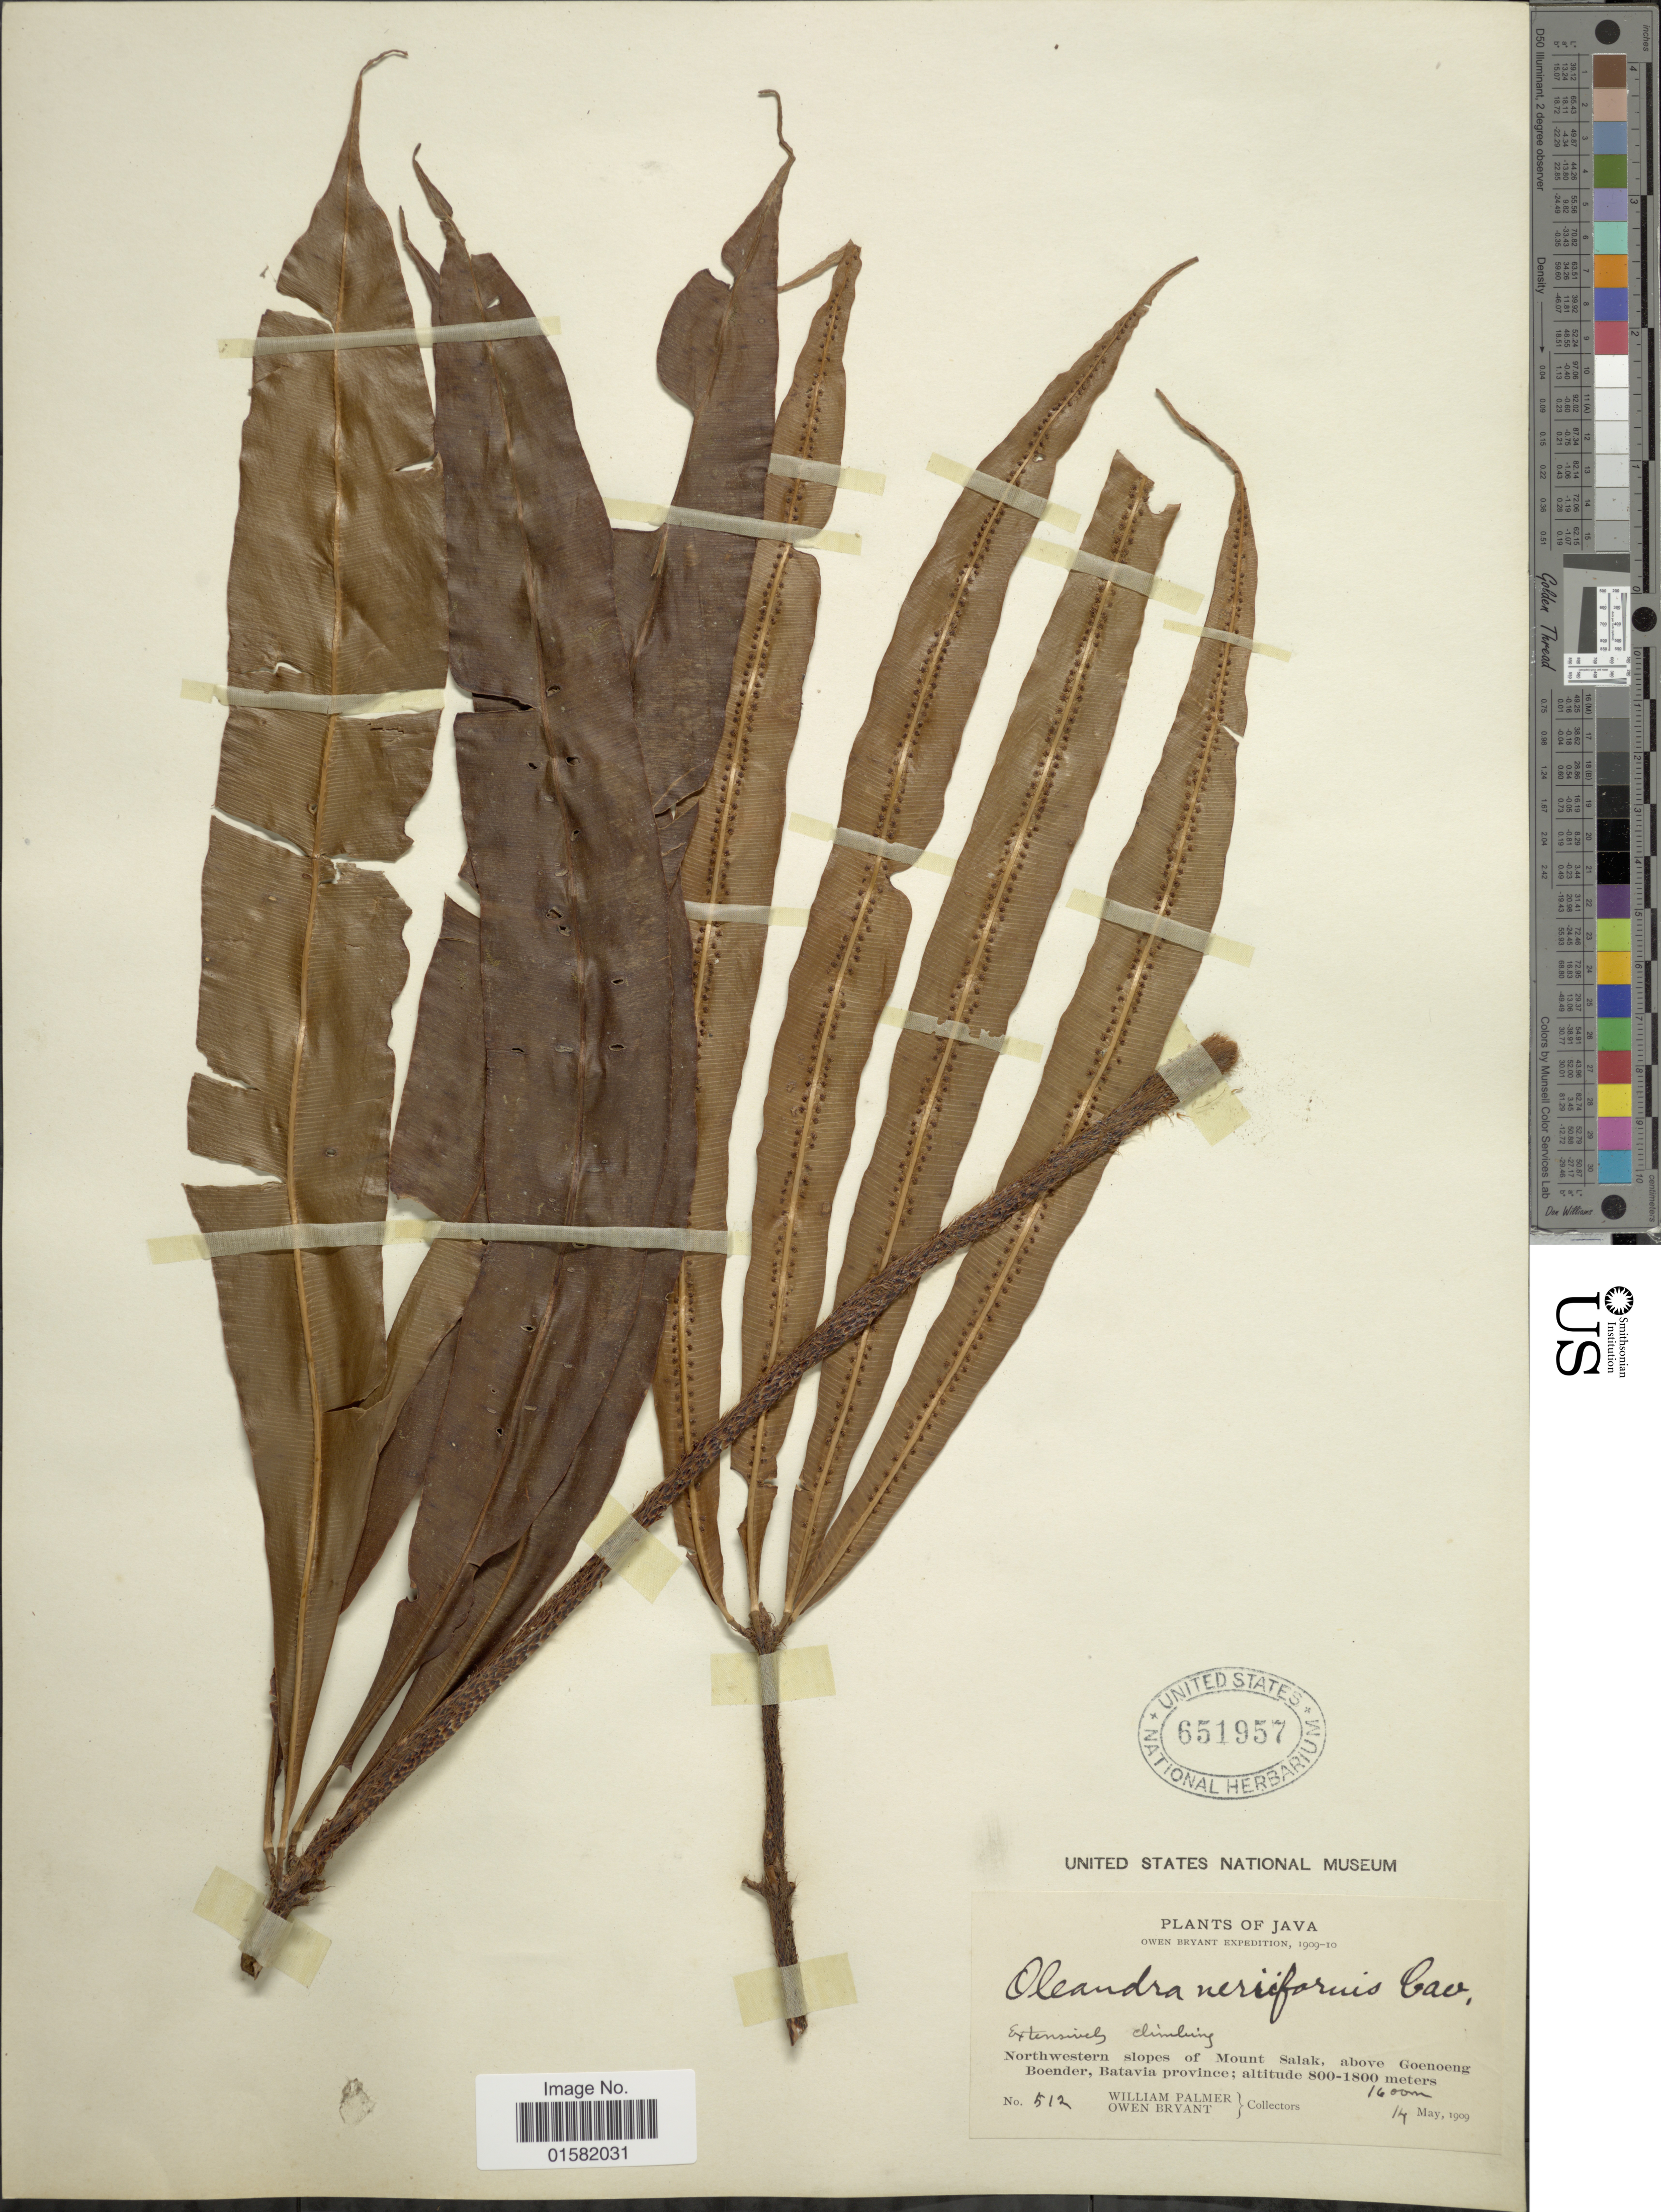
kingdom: Plantae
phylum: Tracheophyta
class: Polypodiopsida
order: Polypodiales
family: Oleandraceae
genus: Oleandra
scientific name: Oleandra neriiformis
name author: Cav.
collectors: W. Palmer & O. Bryant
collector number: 512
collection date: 1909-05-14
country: Indonesia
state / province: Java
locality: Java, Northwestern slopes of Mount Salak, above Goenoeng Boender, Batavai province.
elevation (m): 1600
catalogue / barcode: US 651957